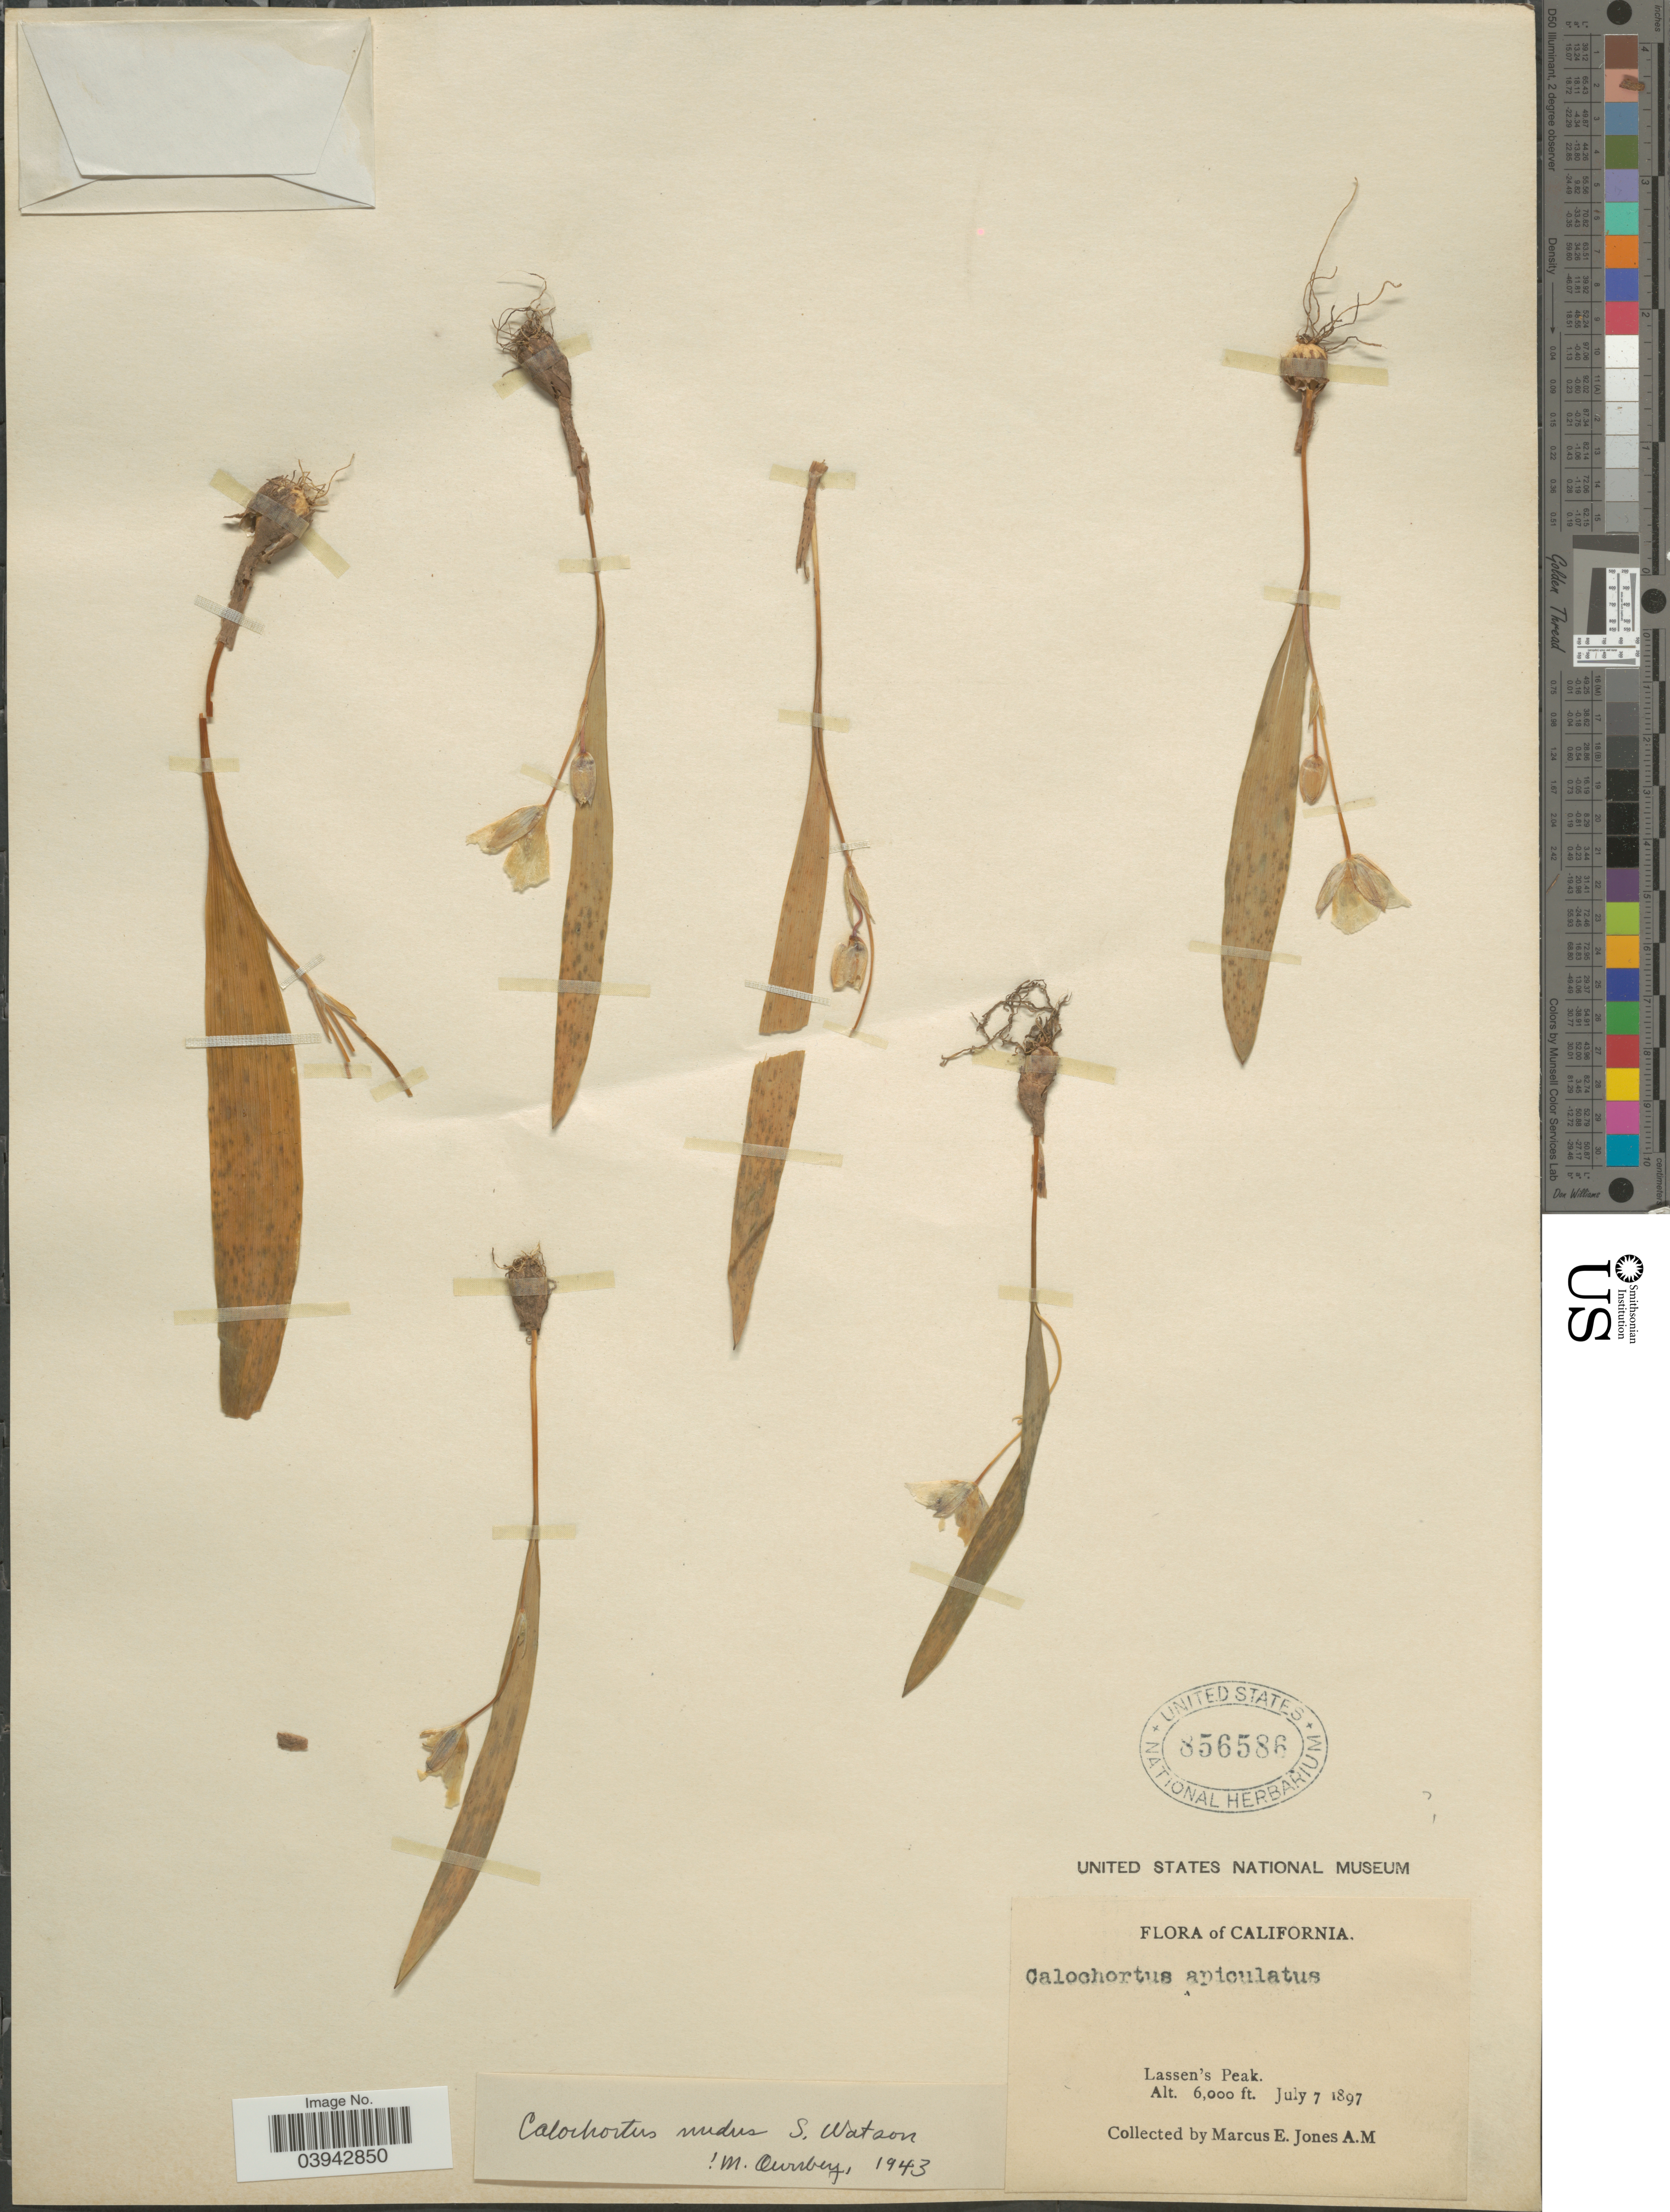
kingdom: Plantae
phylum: Tracheophyta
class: Liliopsida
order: Liliales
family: Liliaceae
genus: Calochortus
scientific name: Calochortus nudus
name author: S. Watson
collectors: M. E. Jones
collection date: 1897-07-07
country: United States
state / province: California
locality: Lassen's Peak.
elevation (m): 1829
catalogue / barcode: US 856586